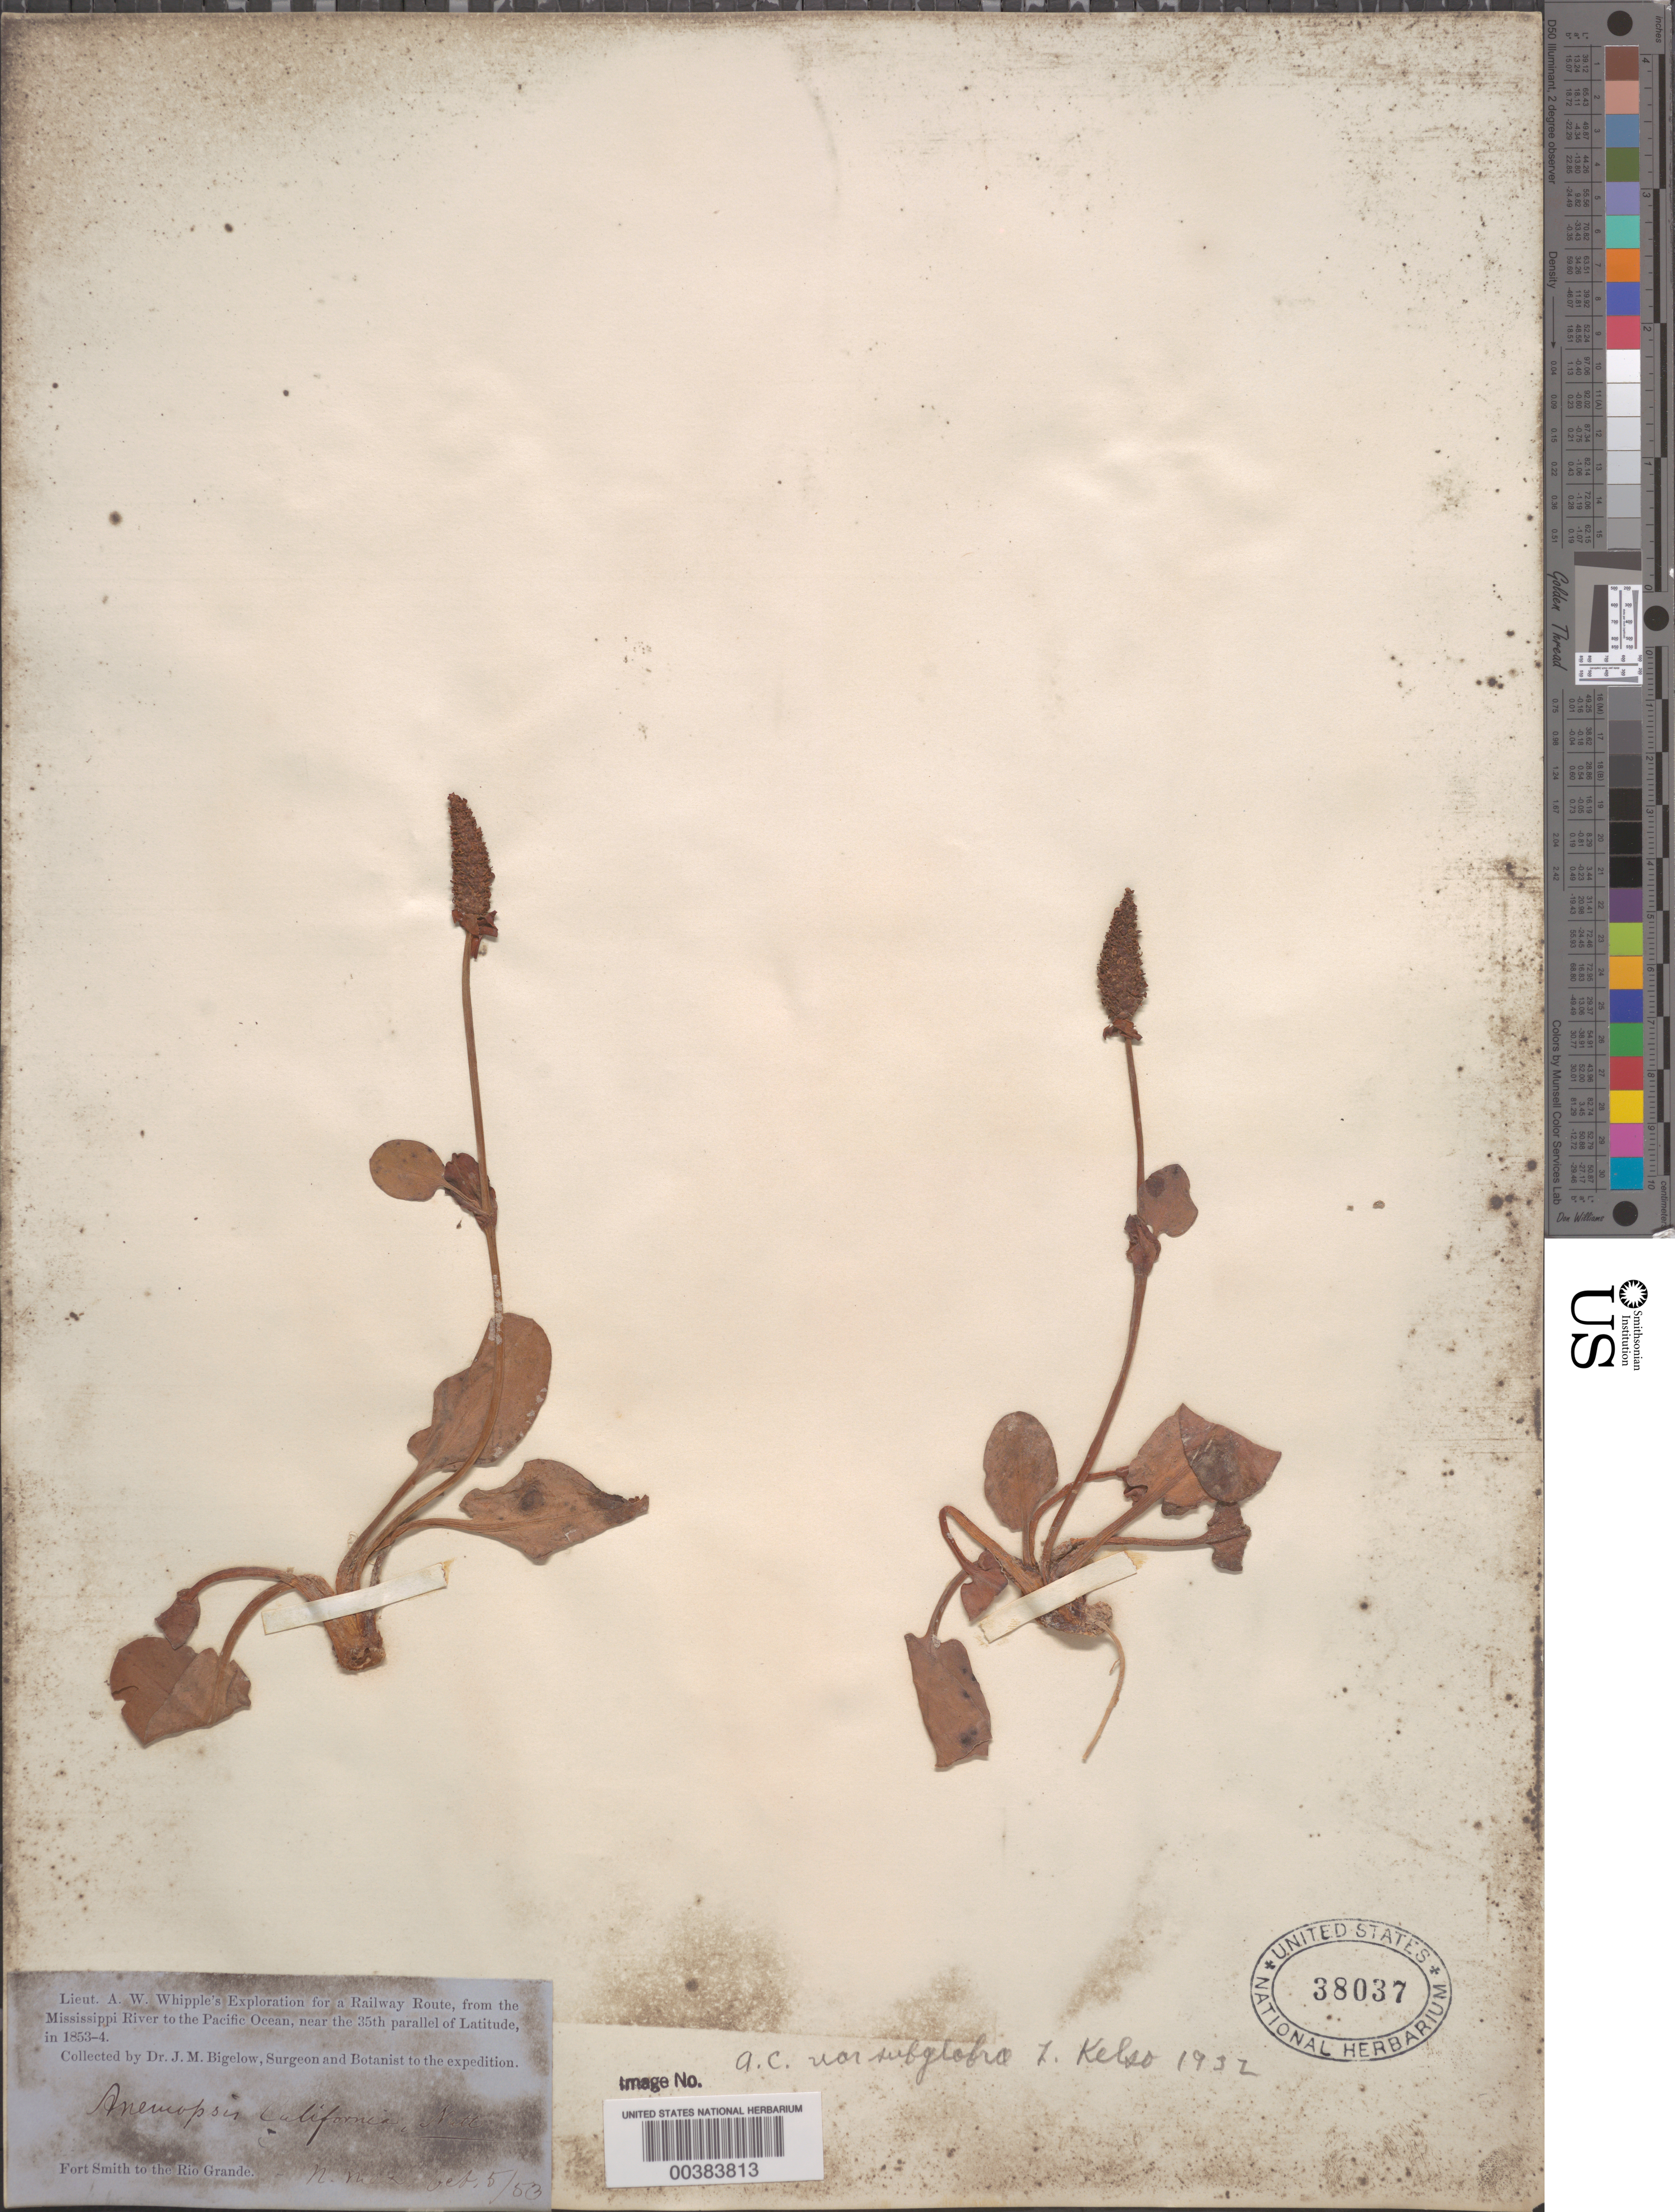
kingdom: Plantae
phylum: Tracheophyta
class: Magnoliopsida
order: Piperales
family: Saururaceae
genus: Anemopsis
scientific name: Anemopsis californica var. subglabra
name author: Kelso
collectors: J. M. Bigelow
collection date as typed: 05 Oct 1853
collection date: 1853-10-05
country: United States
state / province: New Mexico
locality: Near the 35th parallel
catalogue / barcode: US 38037